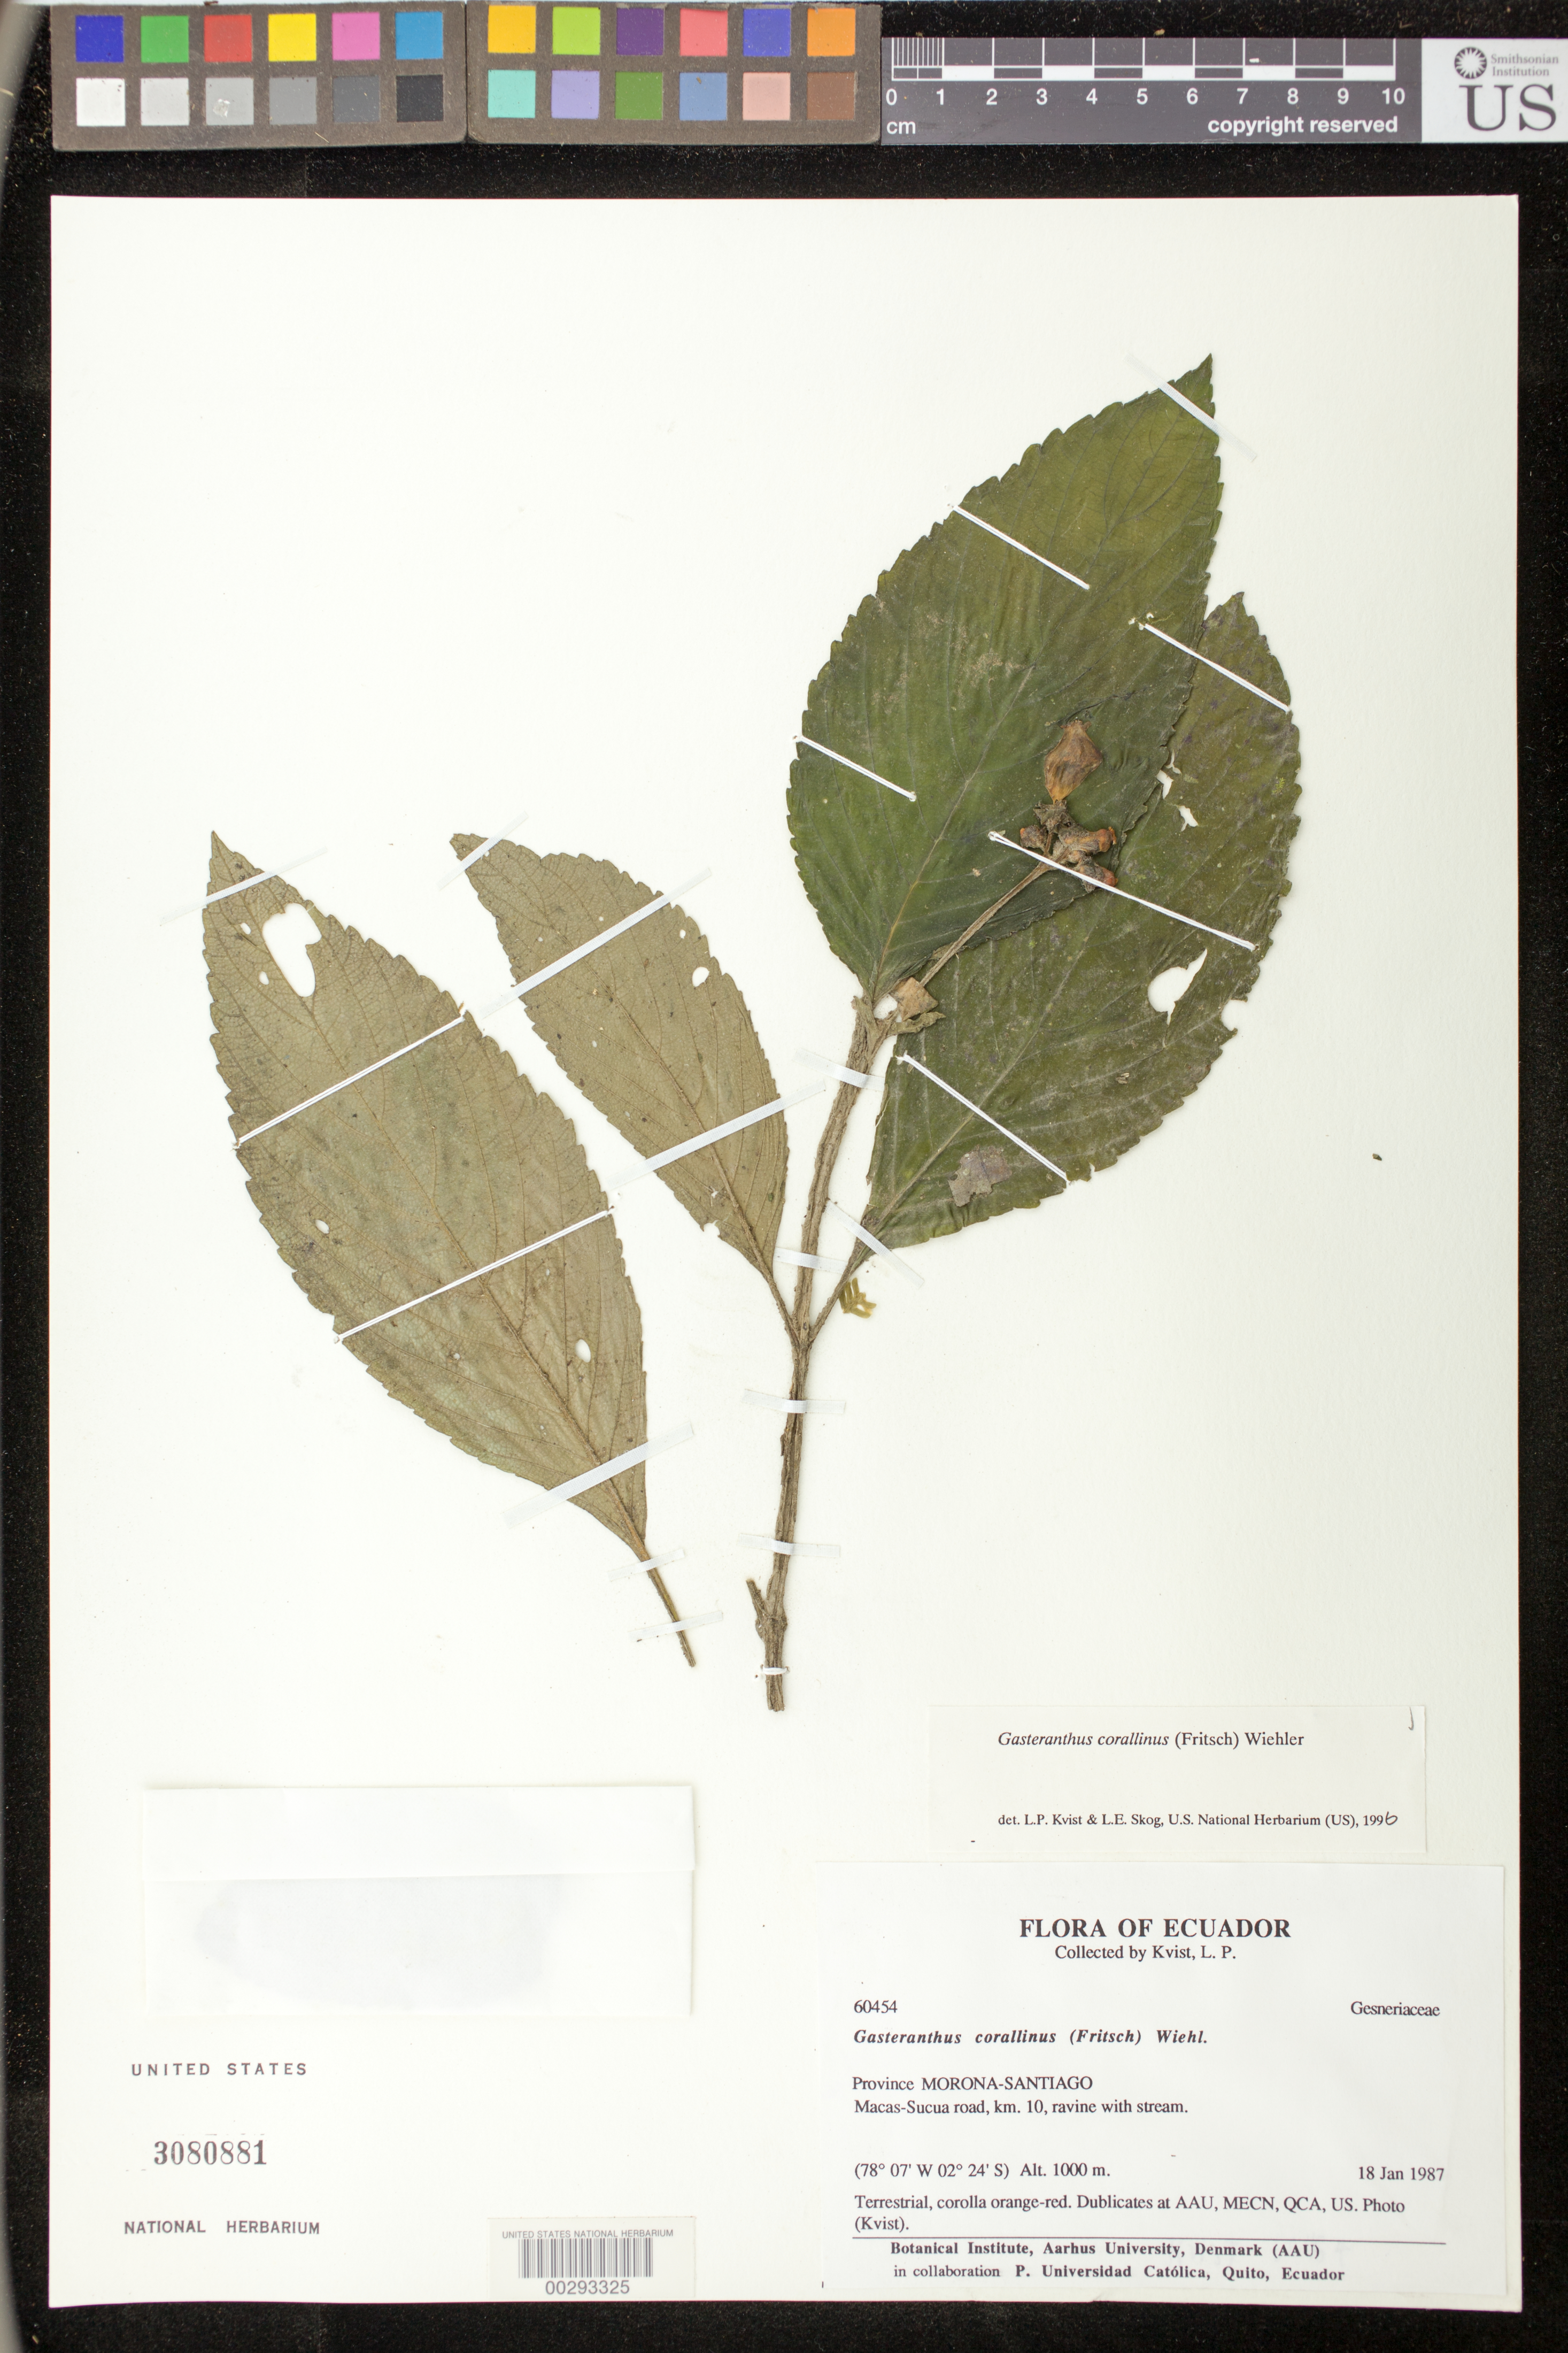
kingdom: Plantae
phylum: Tracheophyta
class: Magnoliopsida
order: Lamiales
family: Gesneriaceae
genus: Gasteranthus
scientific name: Gasteranthus corallinus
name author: (Fritsch) Wiehler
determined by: Skog, Laurence E.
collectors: L. P. Kvist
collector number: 60454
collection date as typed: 18 Jan 1987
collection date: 1987-01-18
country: Ecuador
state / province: Morona-Santiago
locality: Macas - Sucua road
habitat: Ravine with stream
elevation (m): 1000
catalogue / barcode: US 3080881